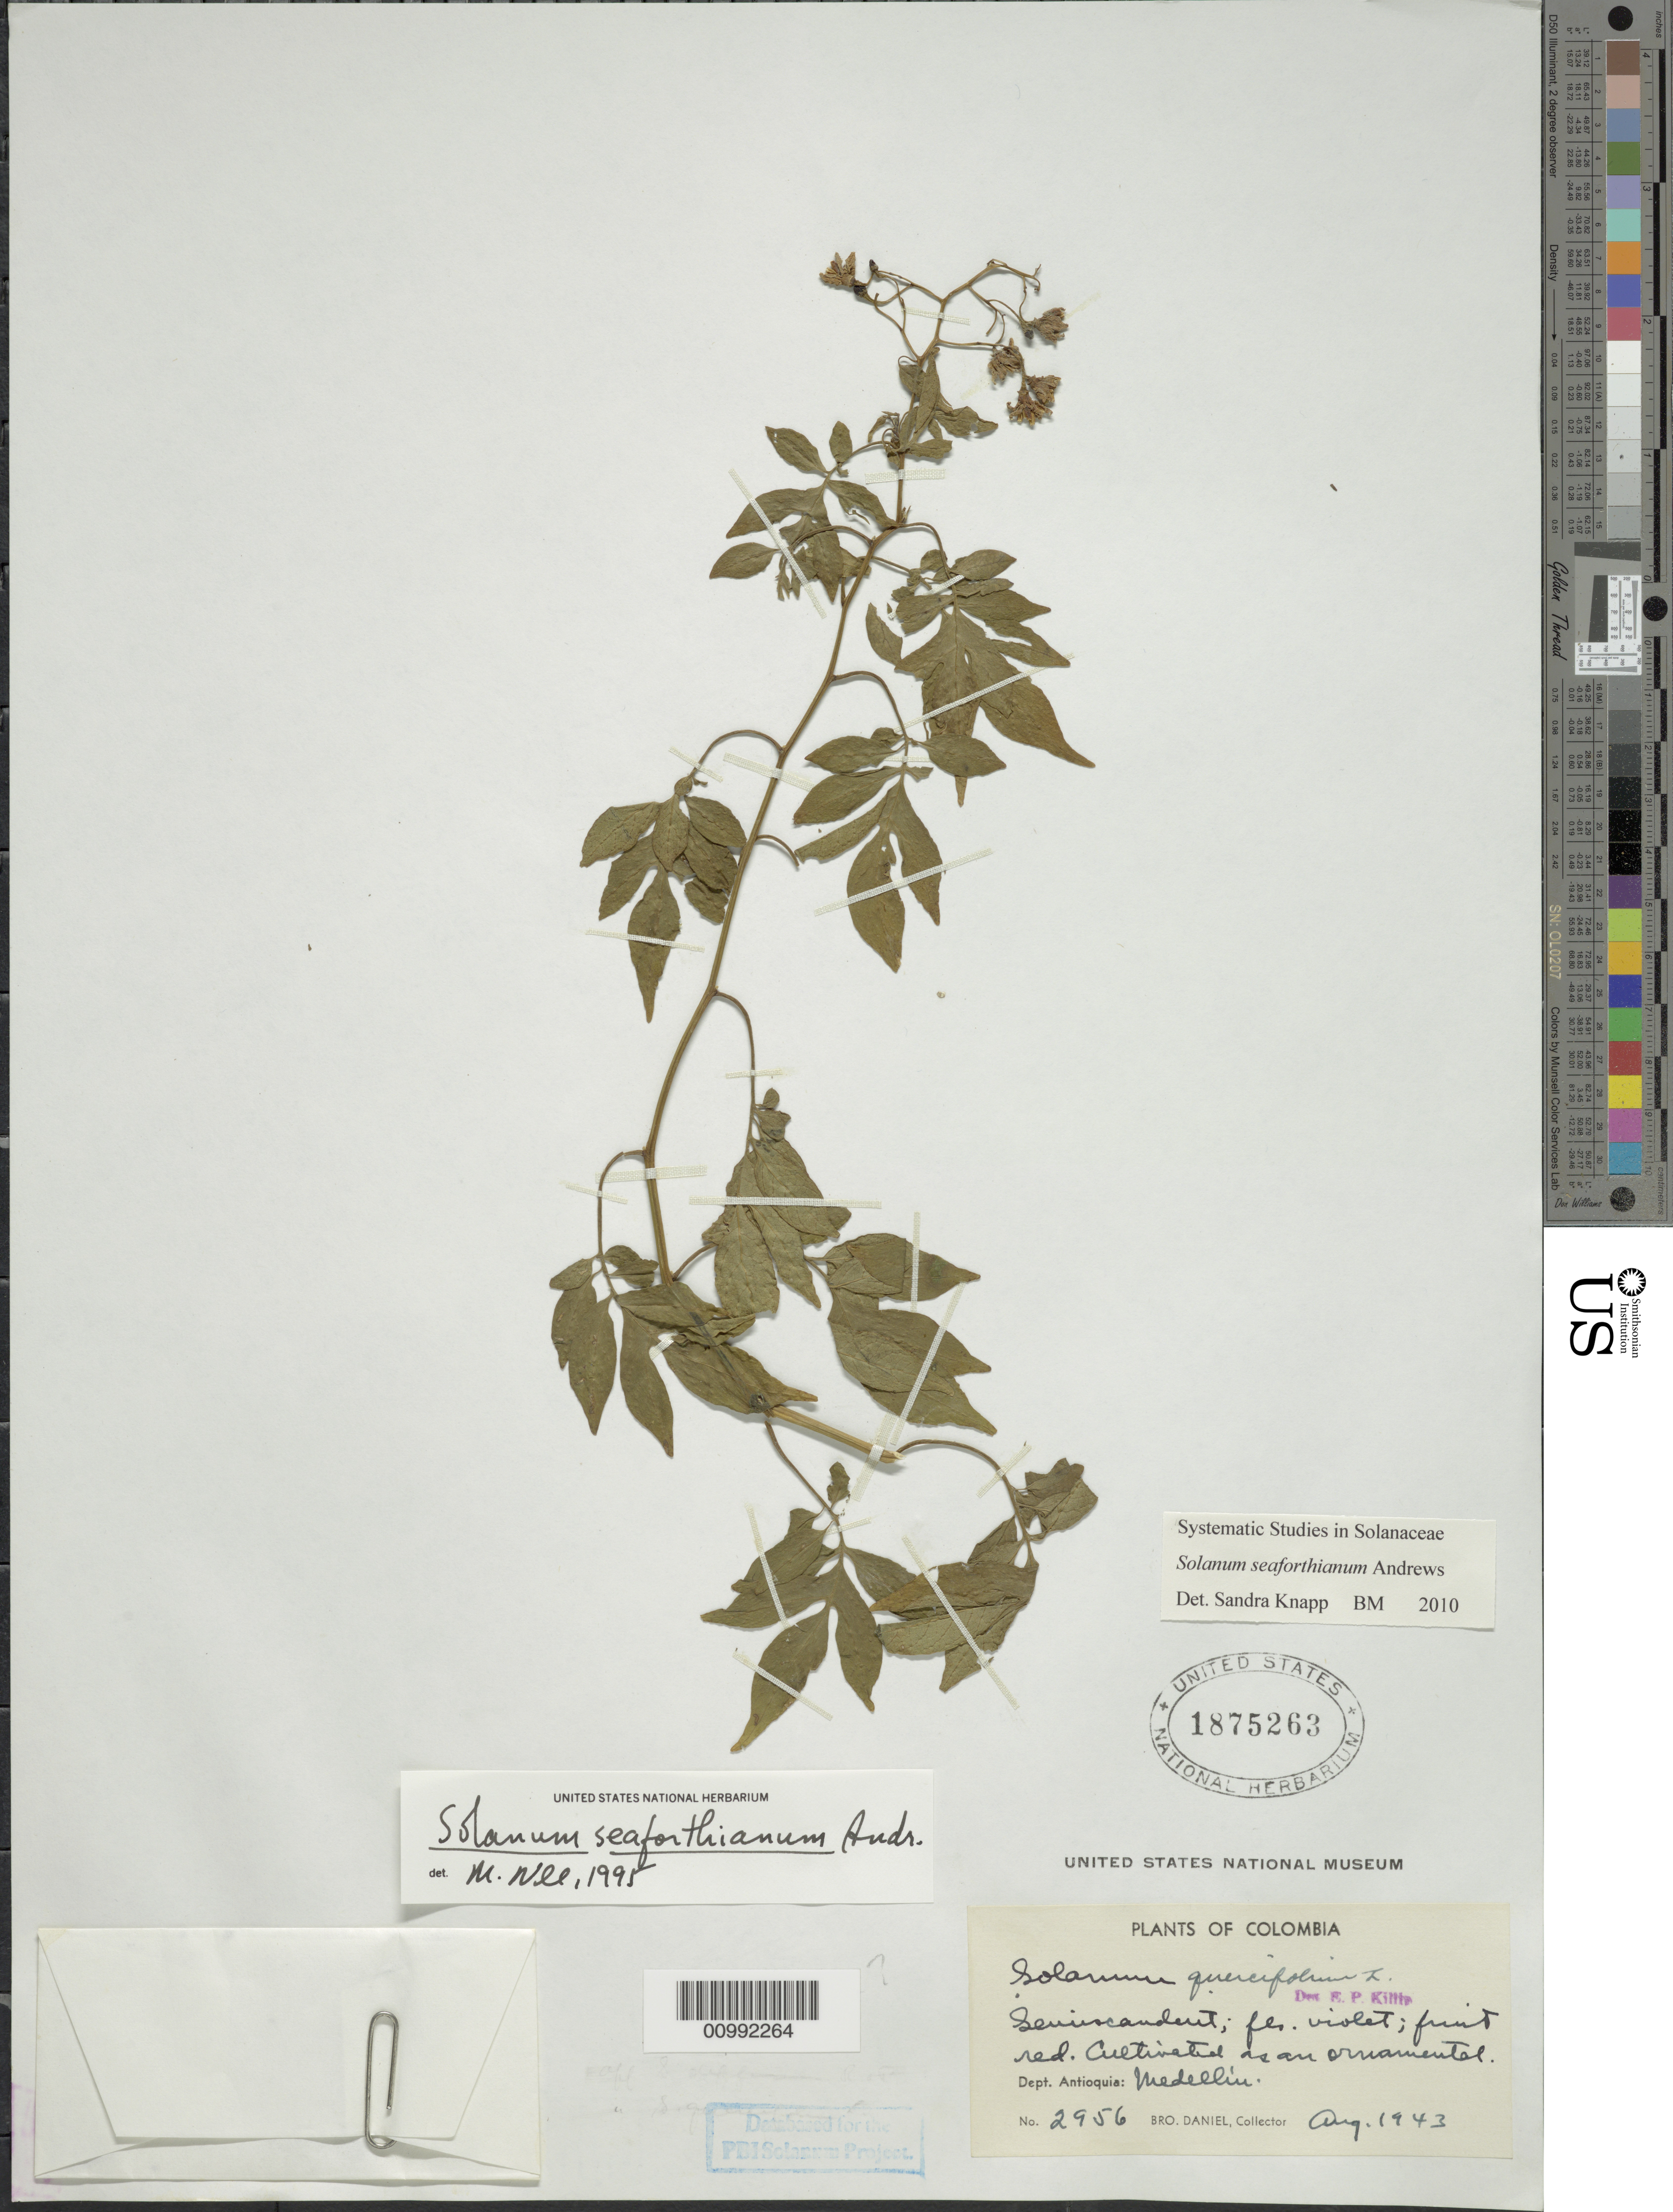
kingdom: Plantae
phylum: Tracheophyta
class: Magnoliopsida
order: Solanales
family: Solanaceae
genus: Solanum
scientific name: Solanum seaforthianum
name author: Andrews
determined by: Knapp, S. D.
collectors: Bro. Daniel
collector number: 2956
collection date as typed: Aug 1943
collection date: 1943-08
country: Colombia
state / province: Antioquia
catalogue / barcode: US 1875263